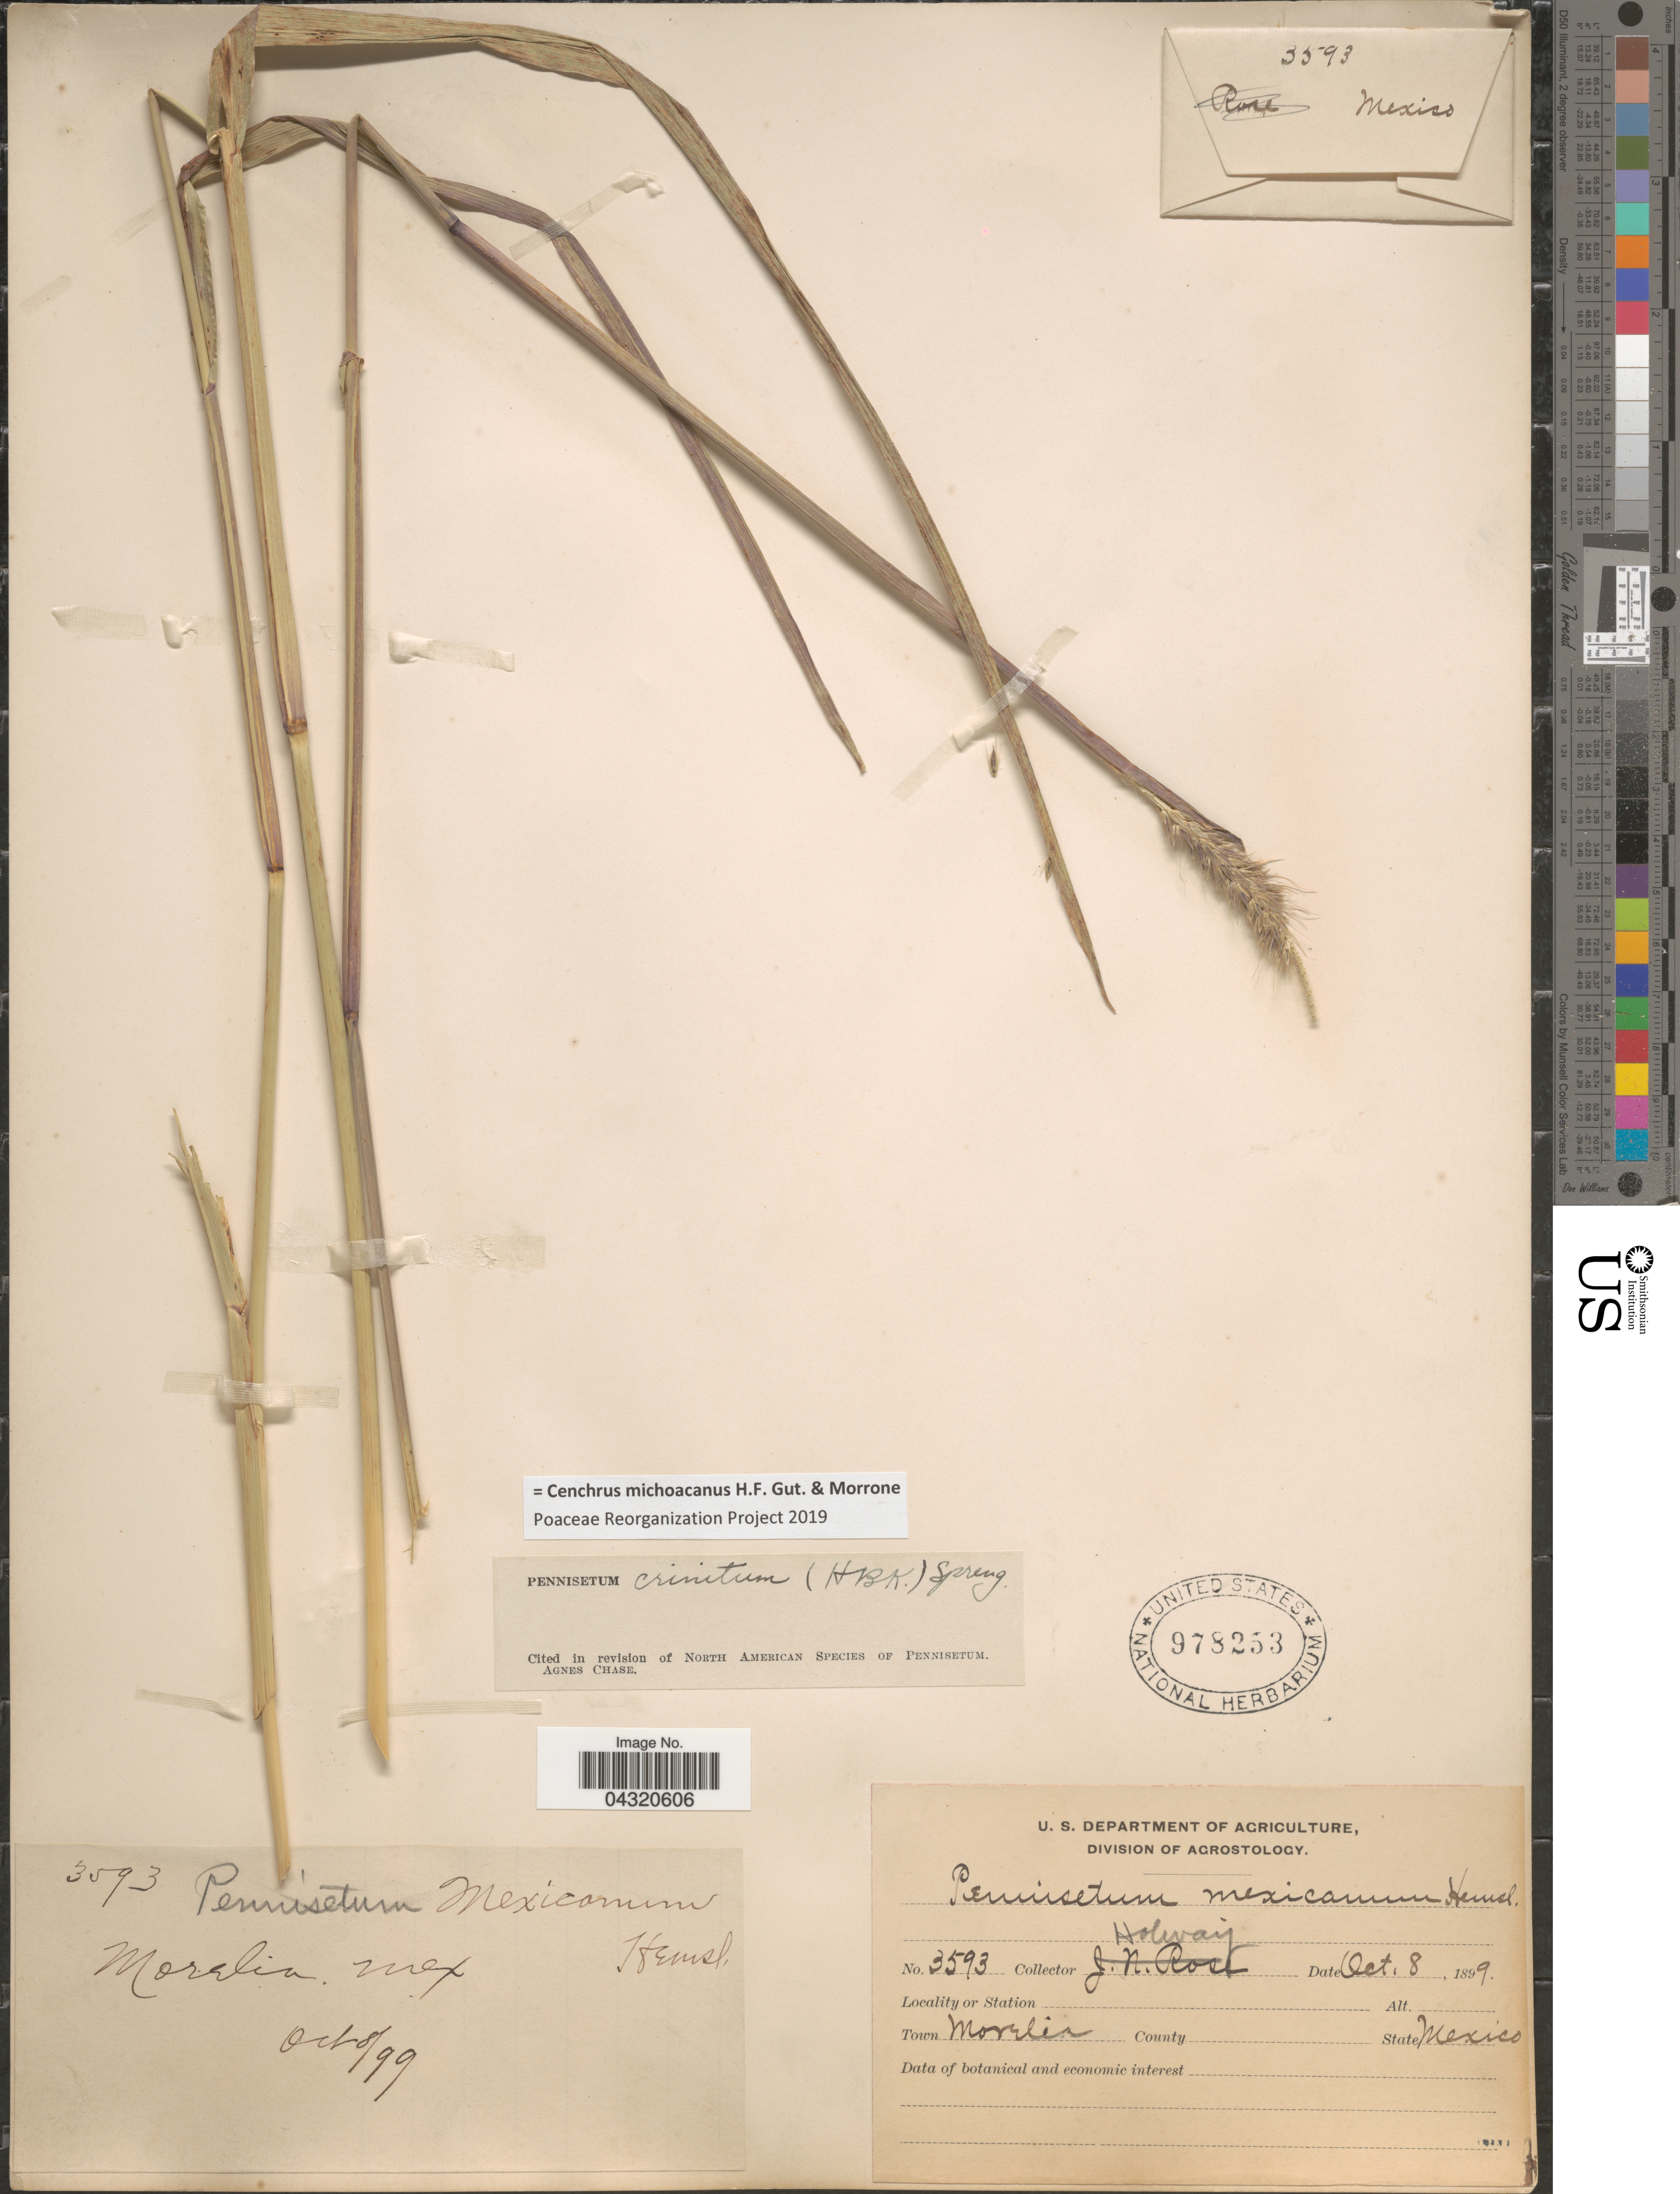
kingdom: Plantae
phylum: Tracheophyta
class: Liliopsida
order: Poales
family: Poaceae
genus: Cenchrus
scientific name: Cenchrus michoacanus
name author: H.F. Gut. & Morrone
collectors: -- Holway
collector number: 3593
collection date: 1899-10-08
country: Mexico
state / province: México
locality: Town Morelin.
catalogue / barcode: US 978253